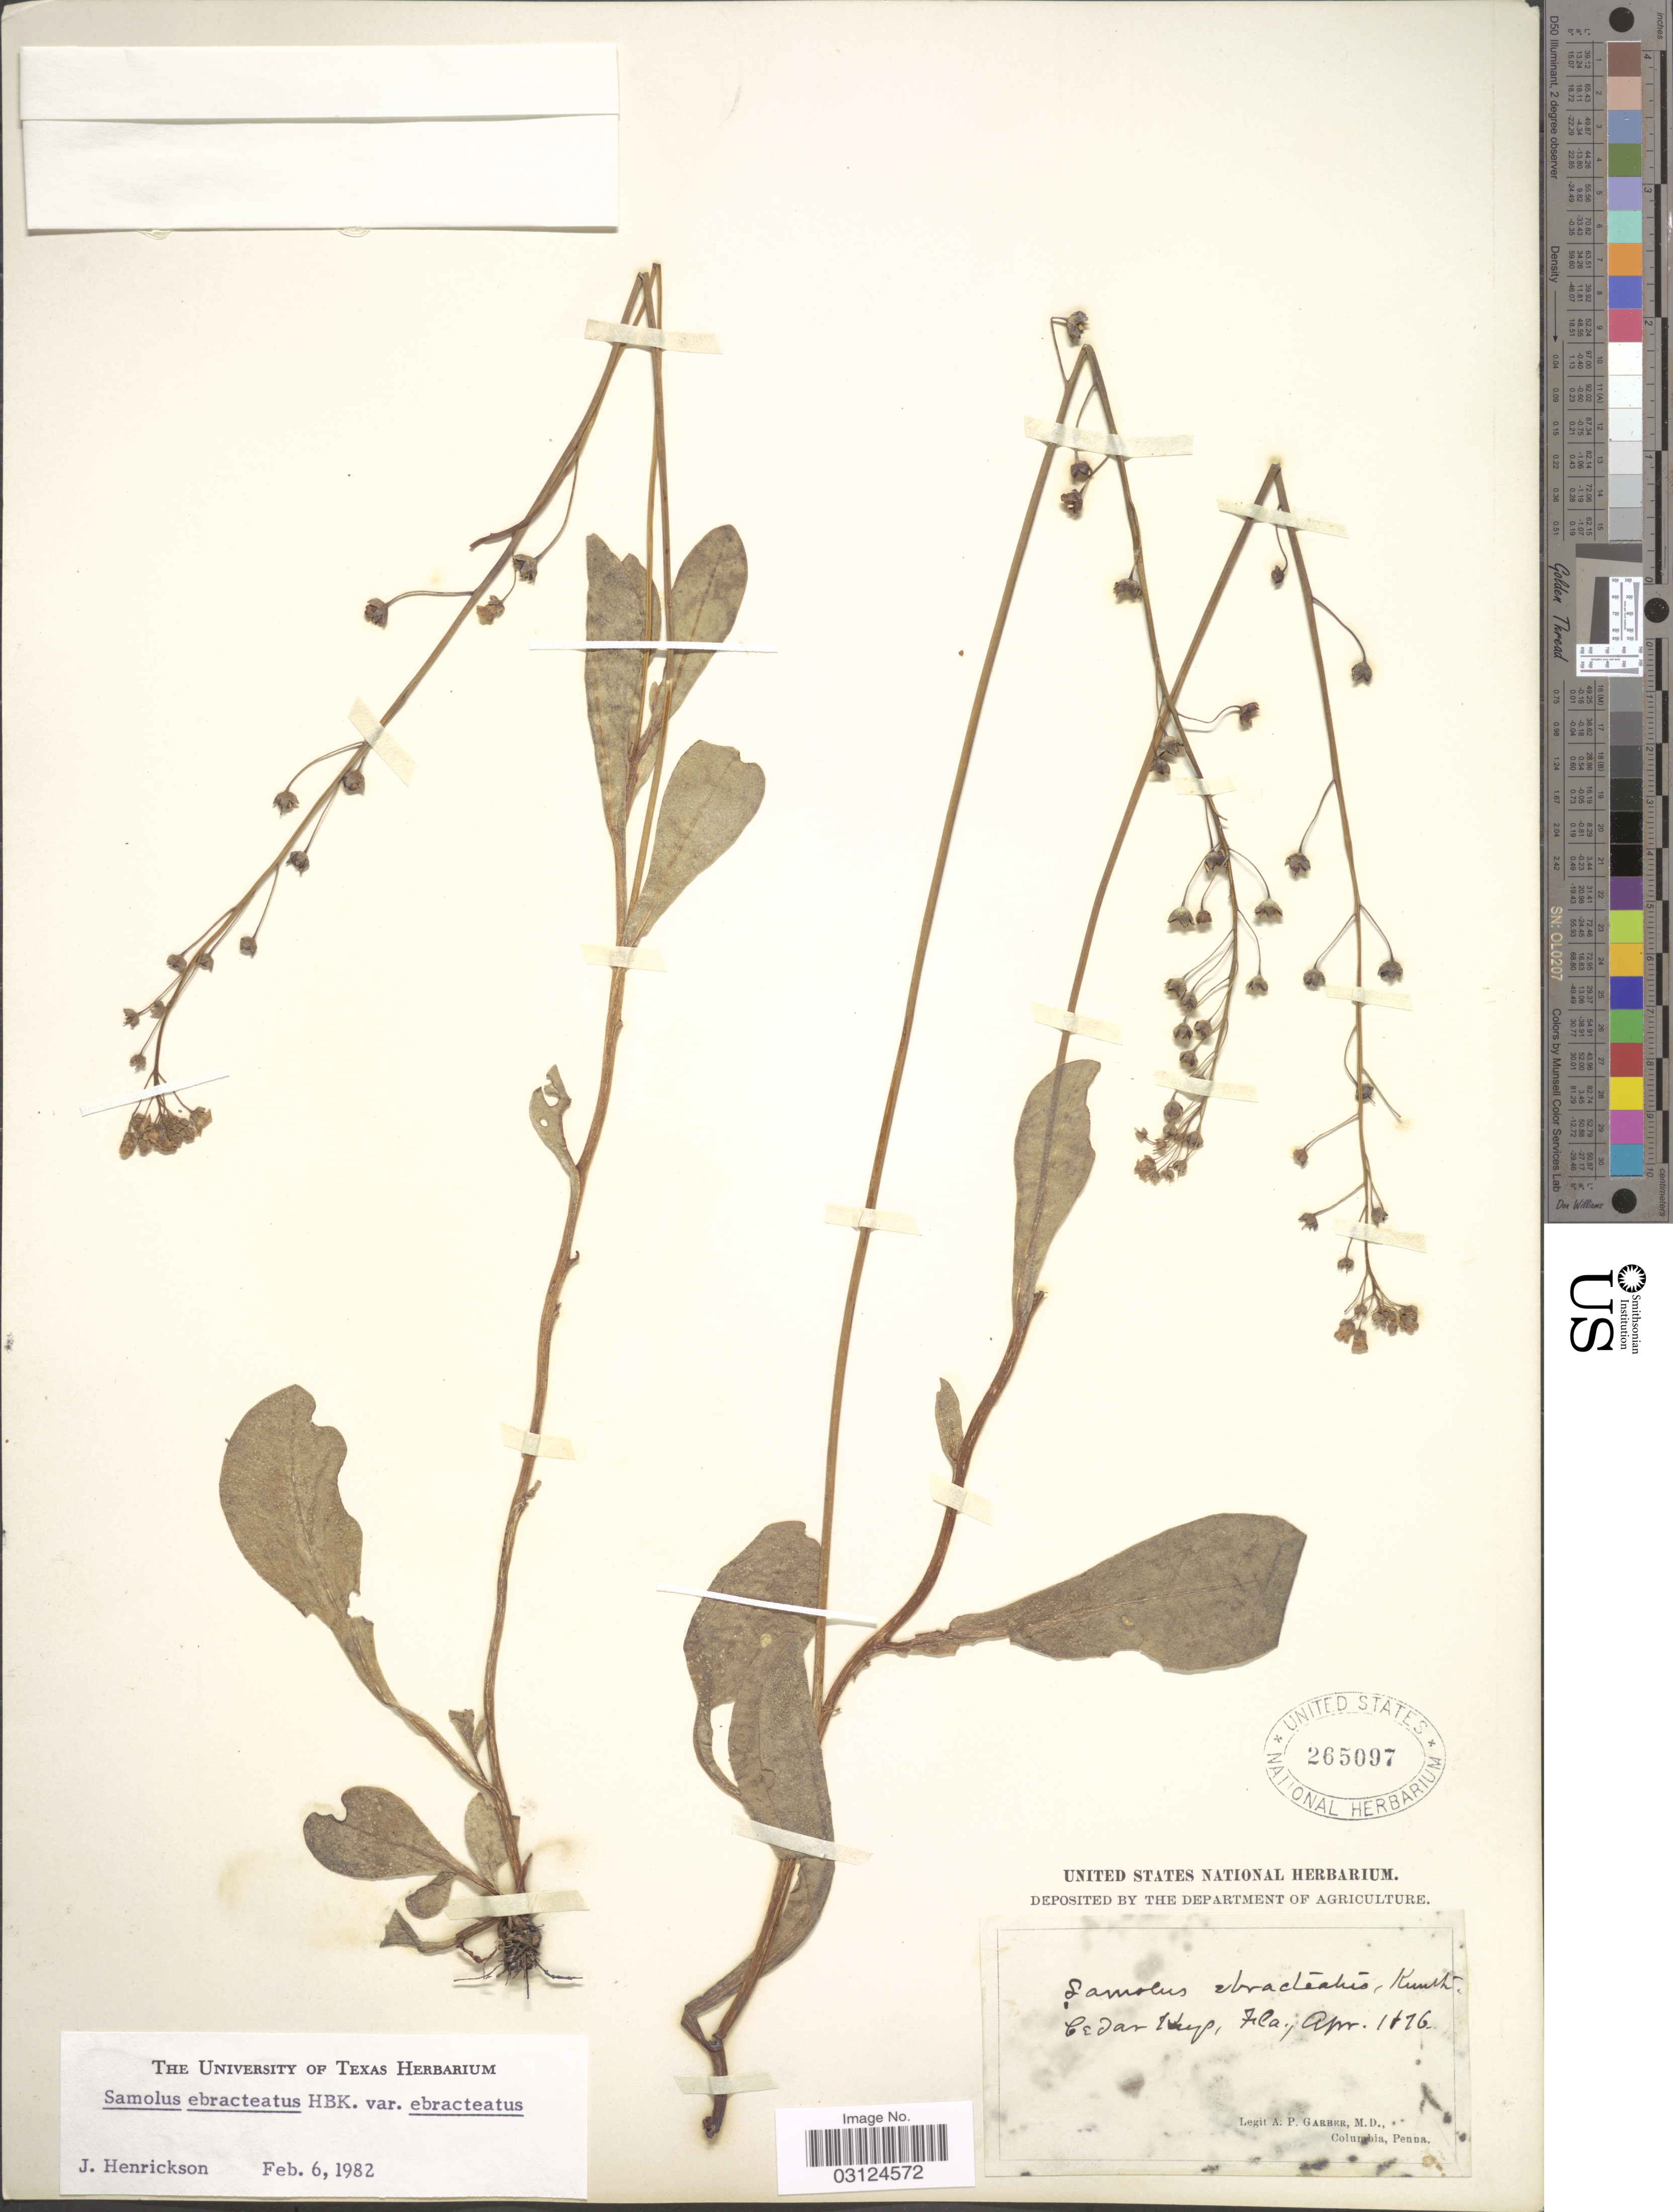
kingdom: Plantae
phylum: Tracheophyta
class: Magnoliopsida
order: Ericales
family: Primulaceae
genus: Samolus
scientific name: Samolus ebracteatus subsp. ebracteatus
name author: Kunth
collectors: A. P. Garber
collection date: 1876-04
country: United States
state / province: Florida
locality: Cedar Keys, Fla.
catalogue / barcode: US 265097